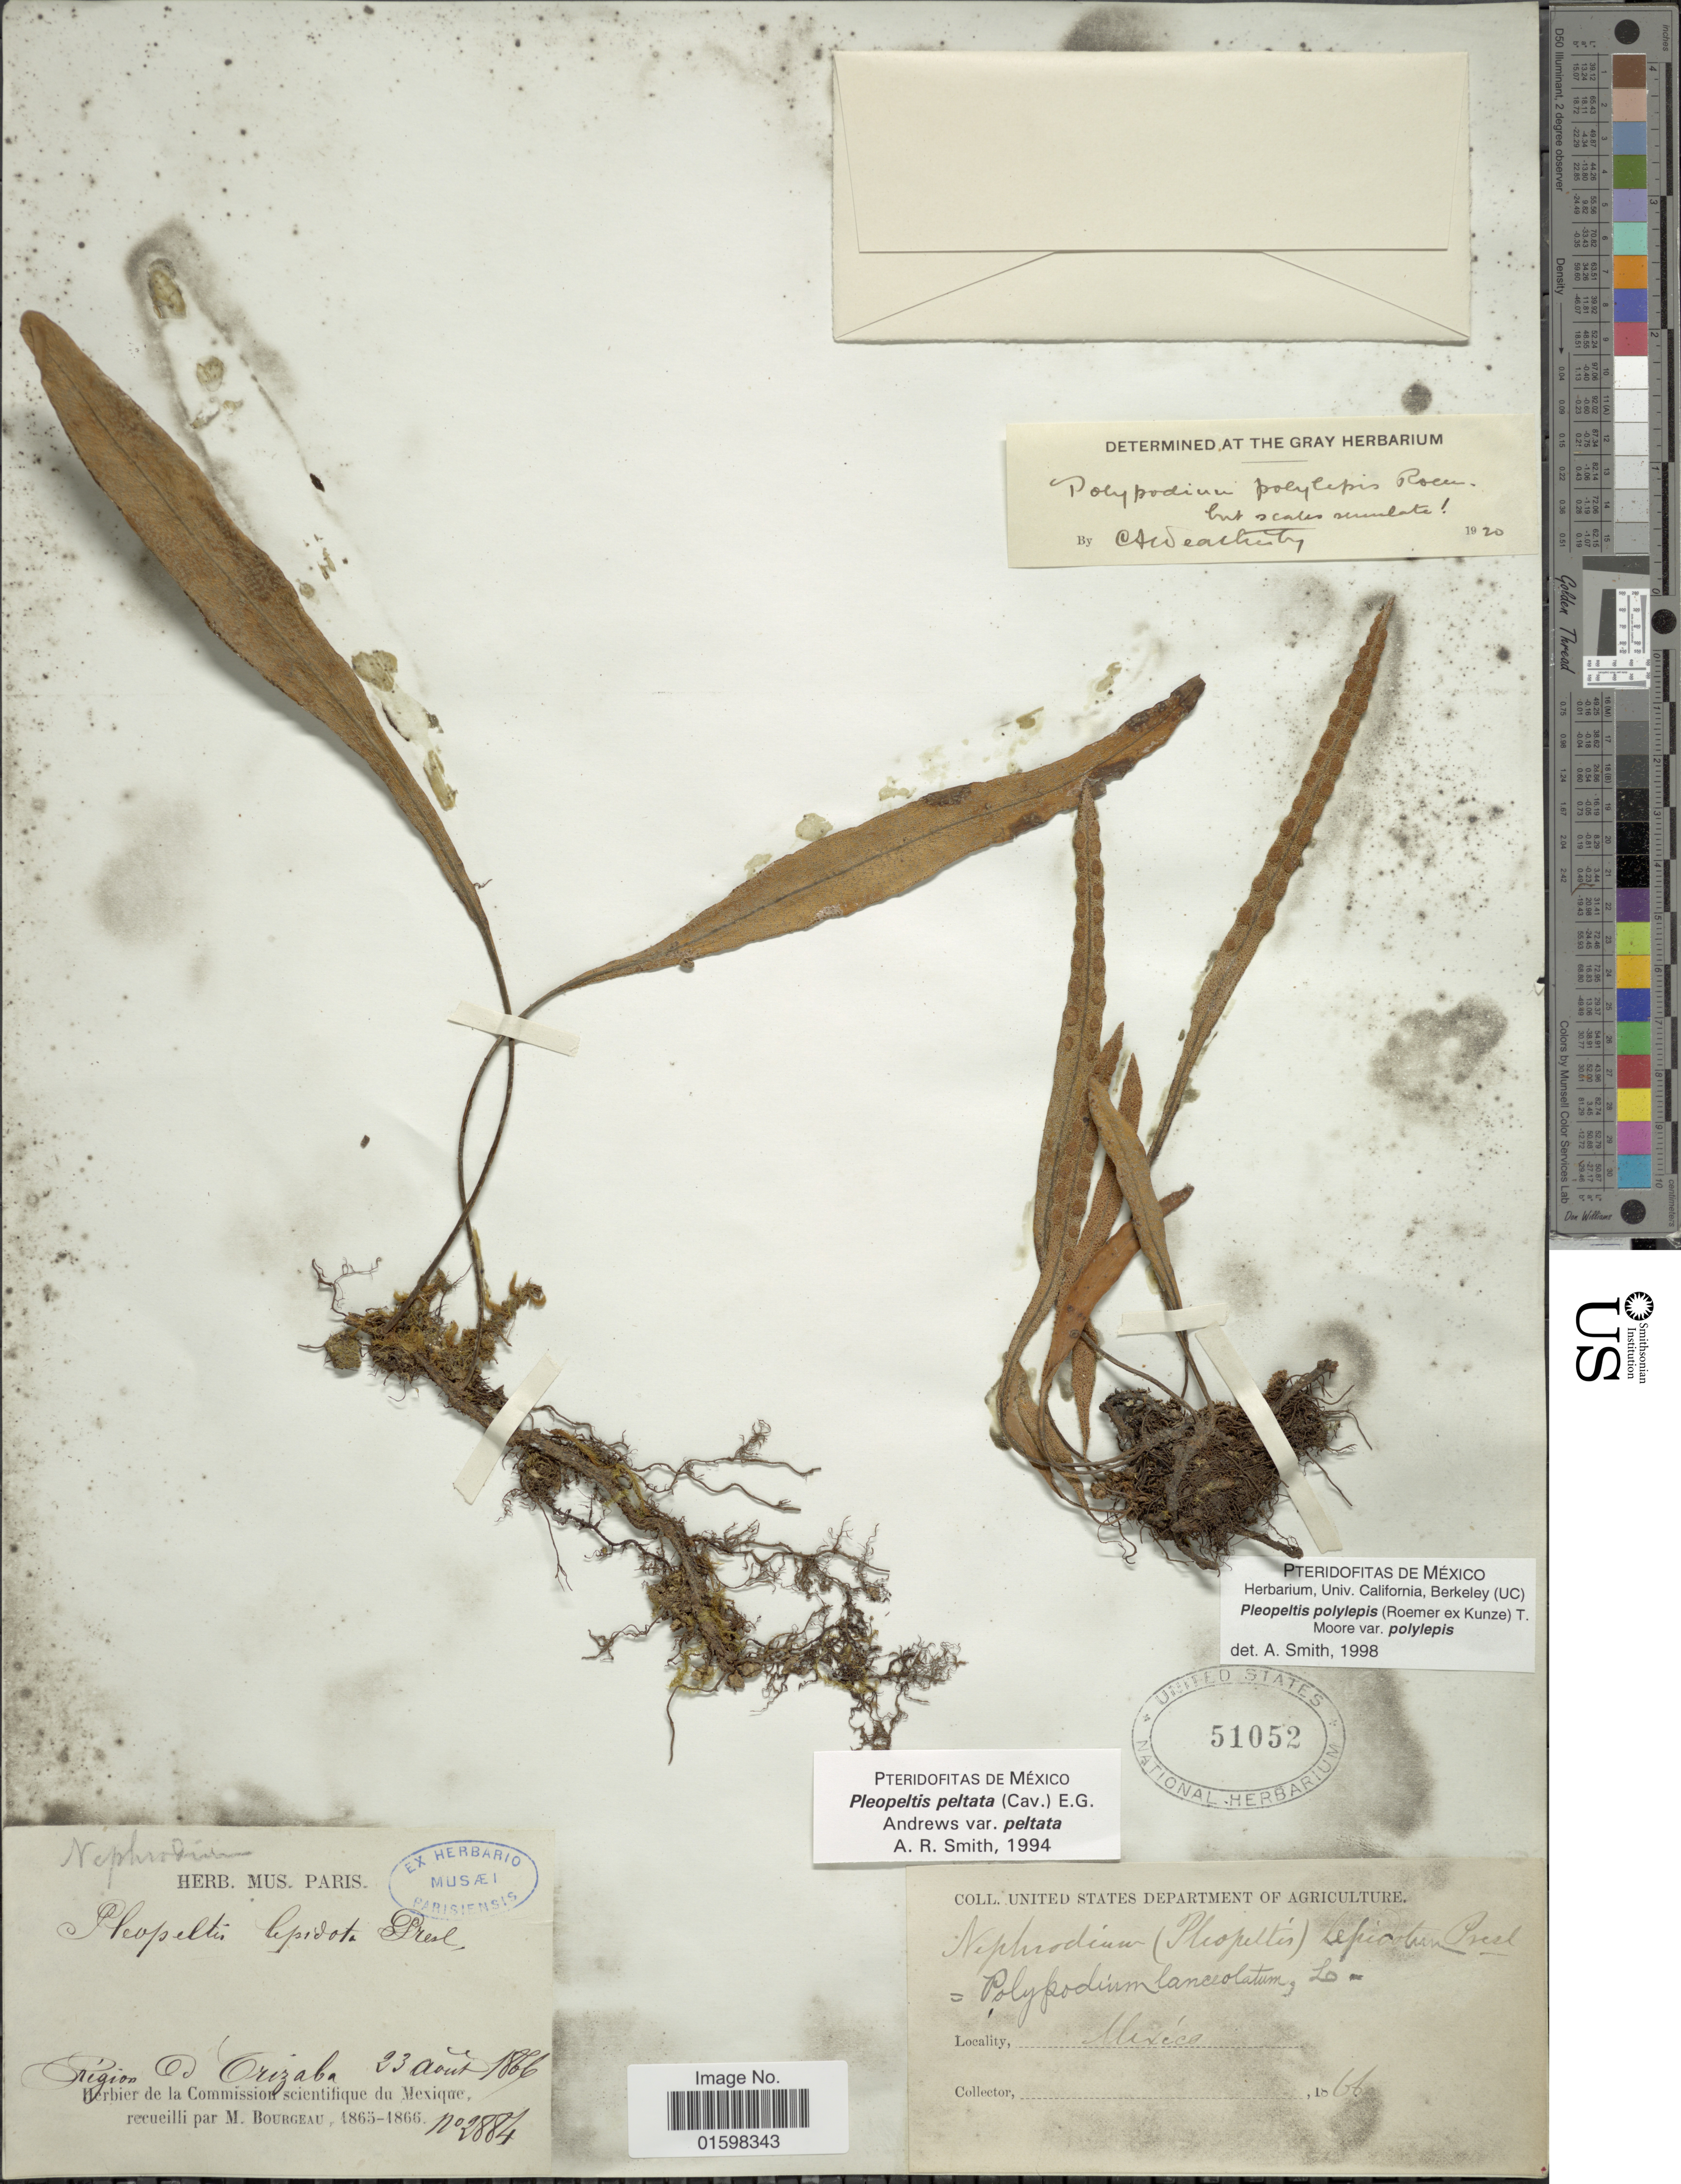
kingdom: Plantae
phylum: Tracheophyta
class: Polypodiopsida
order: Polypodiales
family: Polypodiaceae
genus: Pleopeltis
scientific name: Pleopeltis polylepis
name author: (Roem. ex Kunze) T. Moore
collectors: M. Bourgeau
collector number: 2884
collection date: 1866-08-23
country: Mexico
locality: Region d Orizaba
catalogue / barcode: US 51052